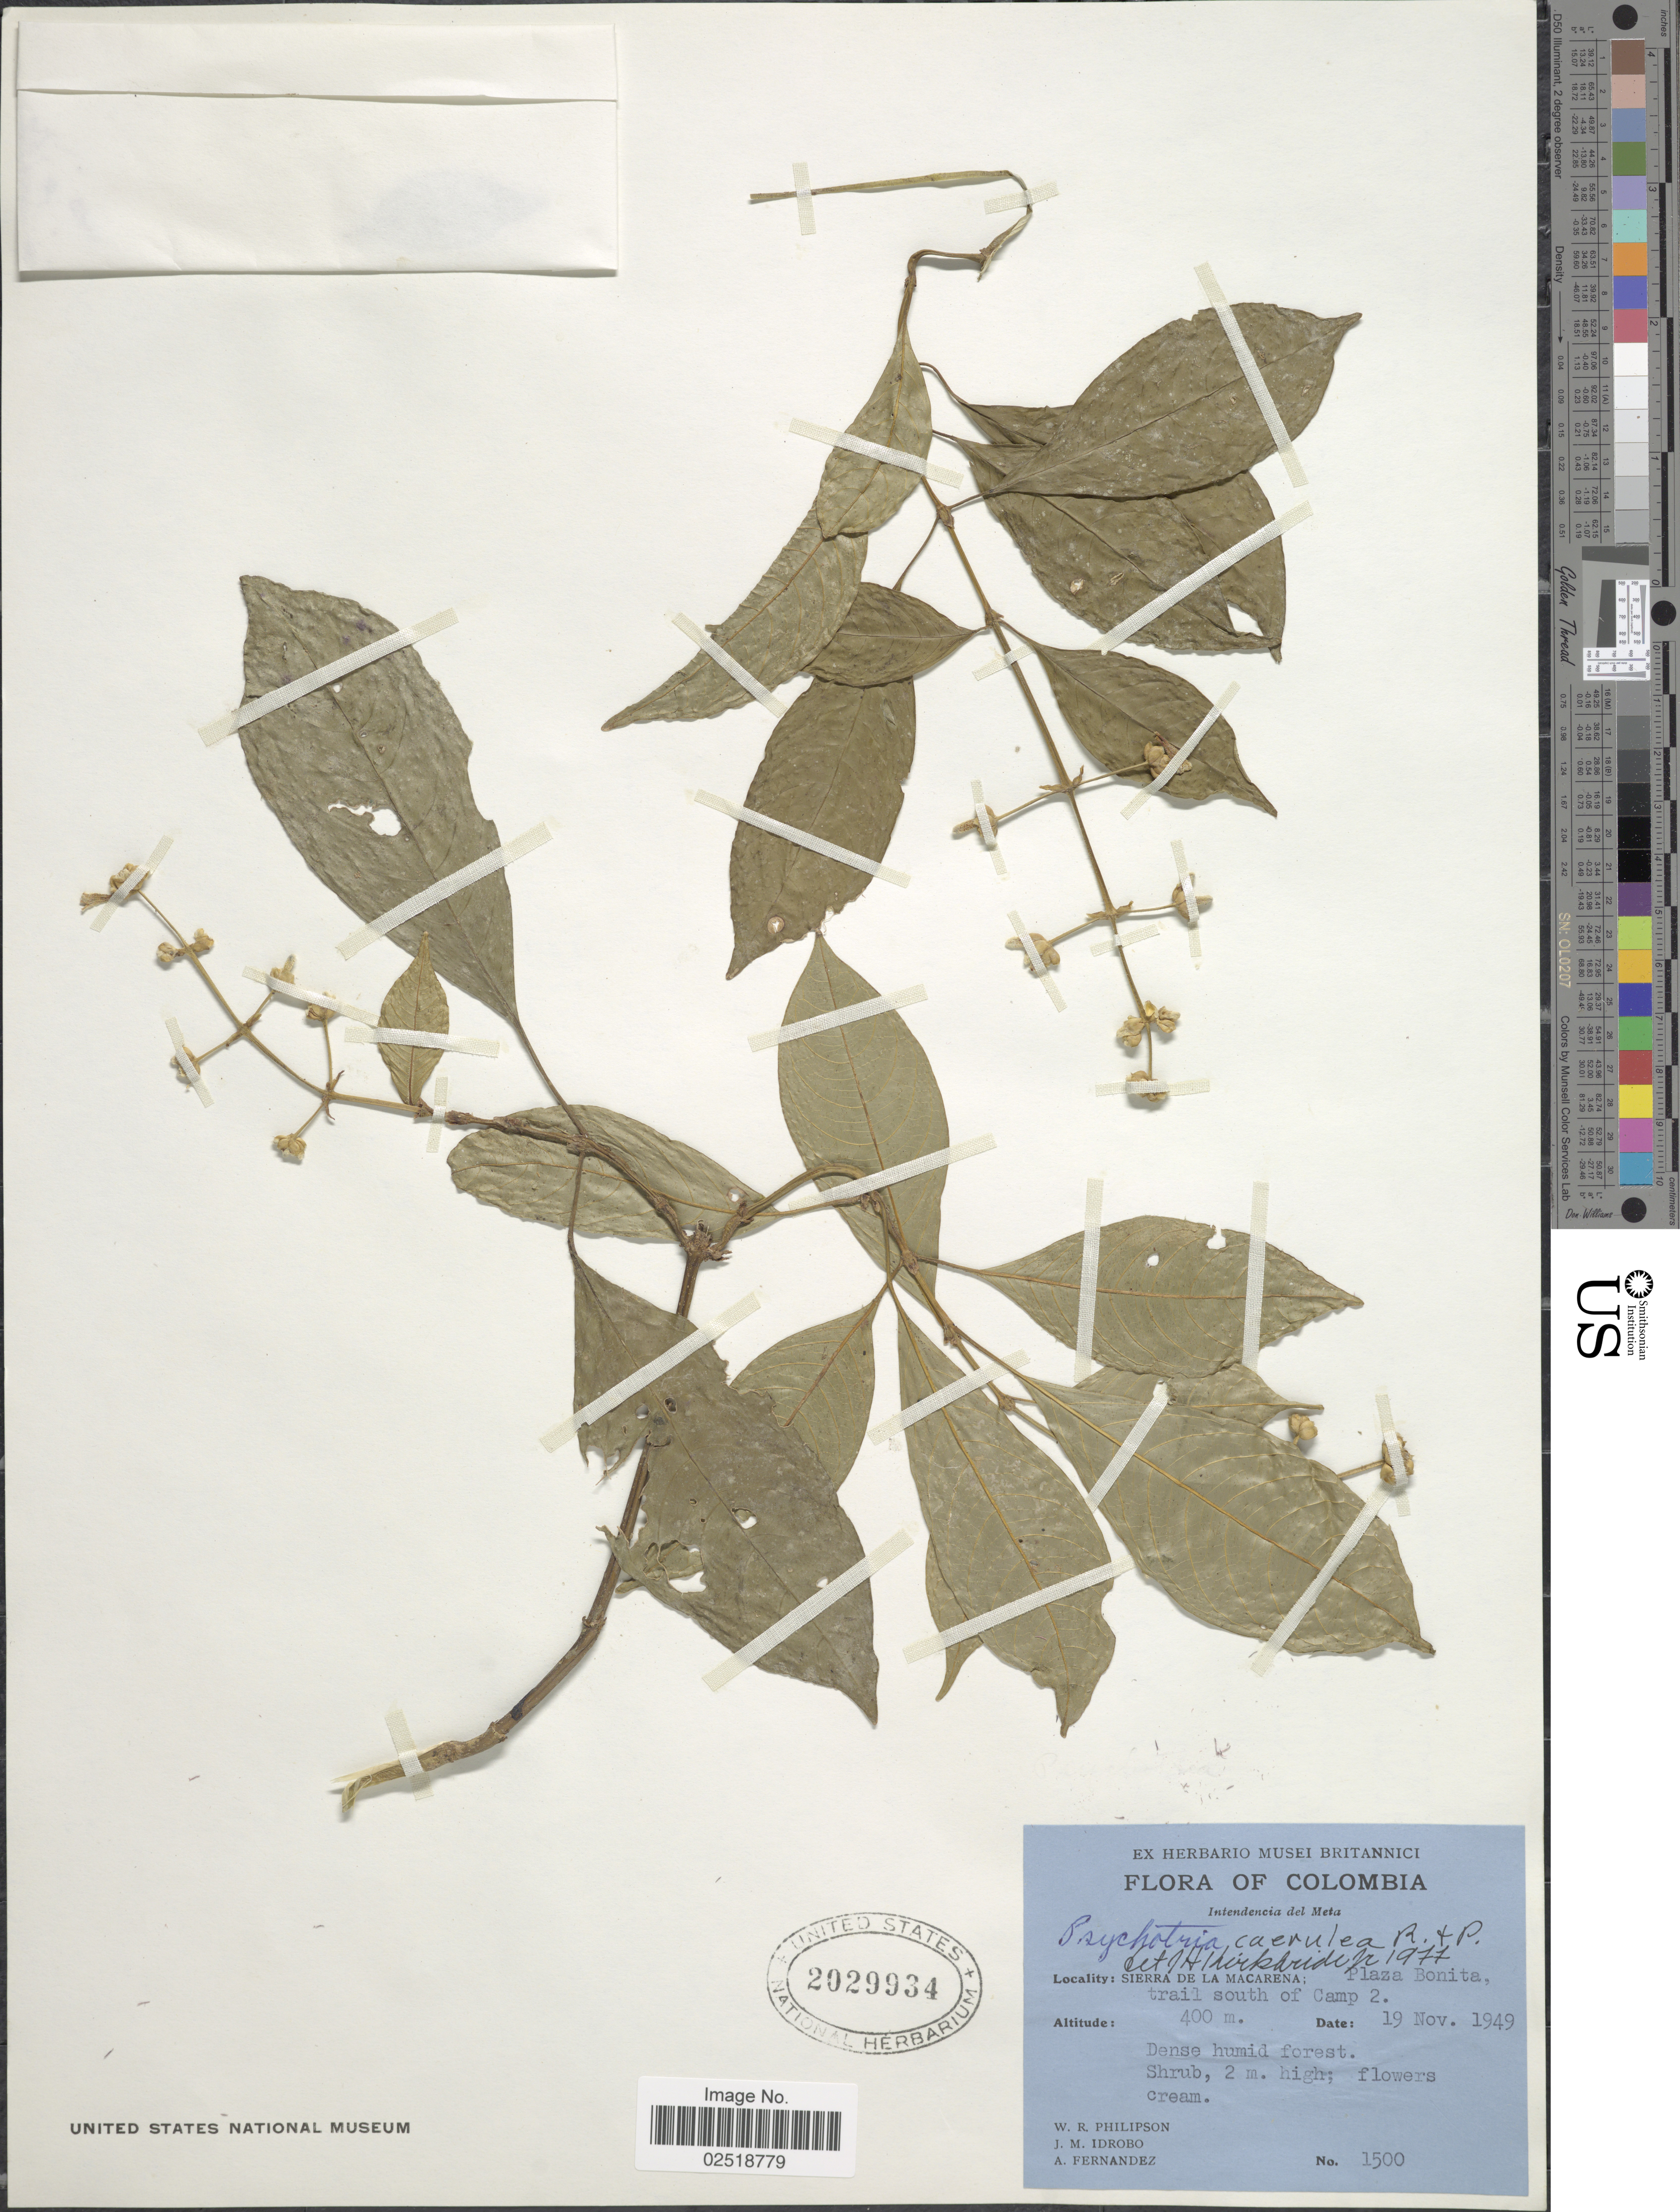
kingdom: Plantae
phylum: Tracheophyta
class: Magnoliopsida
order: Gentianales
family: Rubiaceae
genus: Psychotria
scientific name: Psychotria caerulea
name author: Ruiz & Pav.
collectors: W. R. Philipson, J. M. Idrobo & A. Fernandez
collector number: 1500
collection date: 1949-11-19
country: Colombia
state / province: Meta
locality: Intendencia del Meta, Sierra De La Macarena; Plaza Bonita, trail south of Camp 2; Dense humid forest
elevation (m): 400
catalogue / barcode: US 2029934